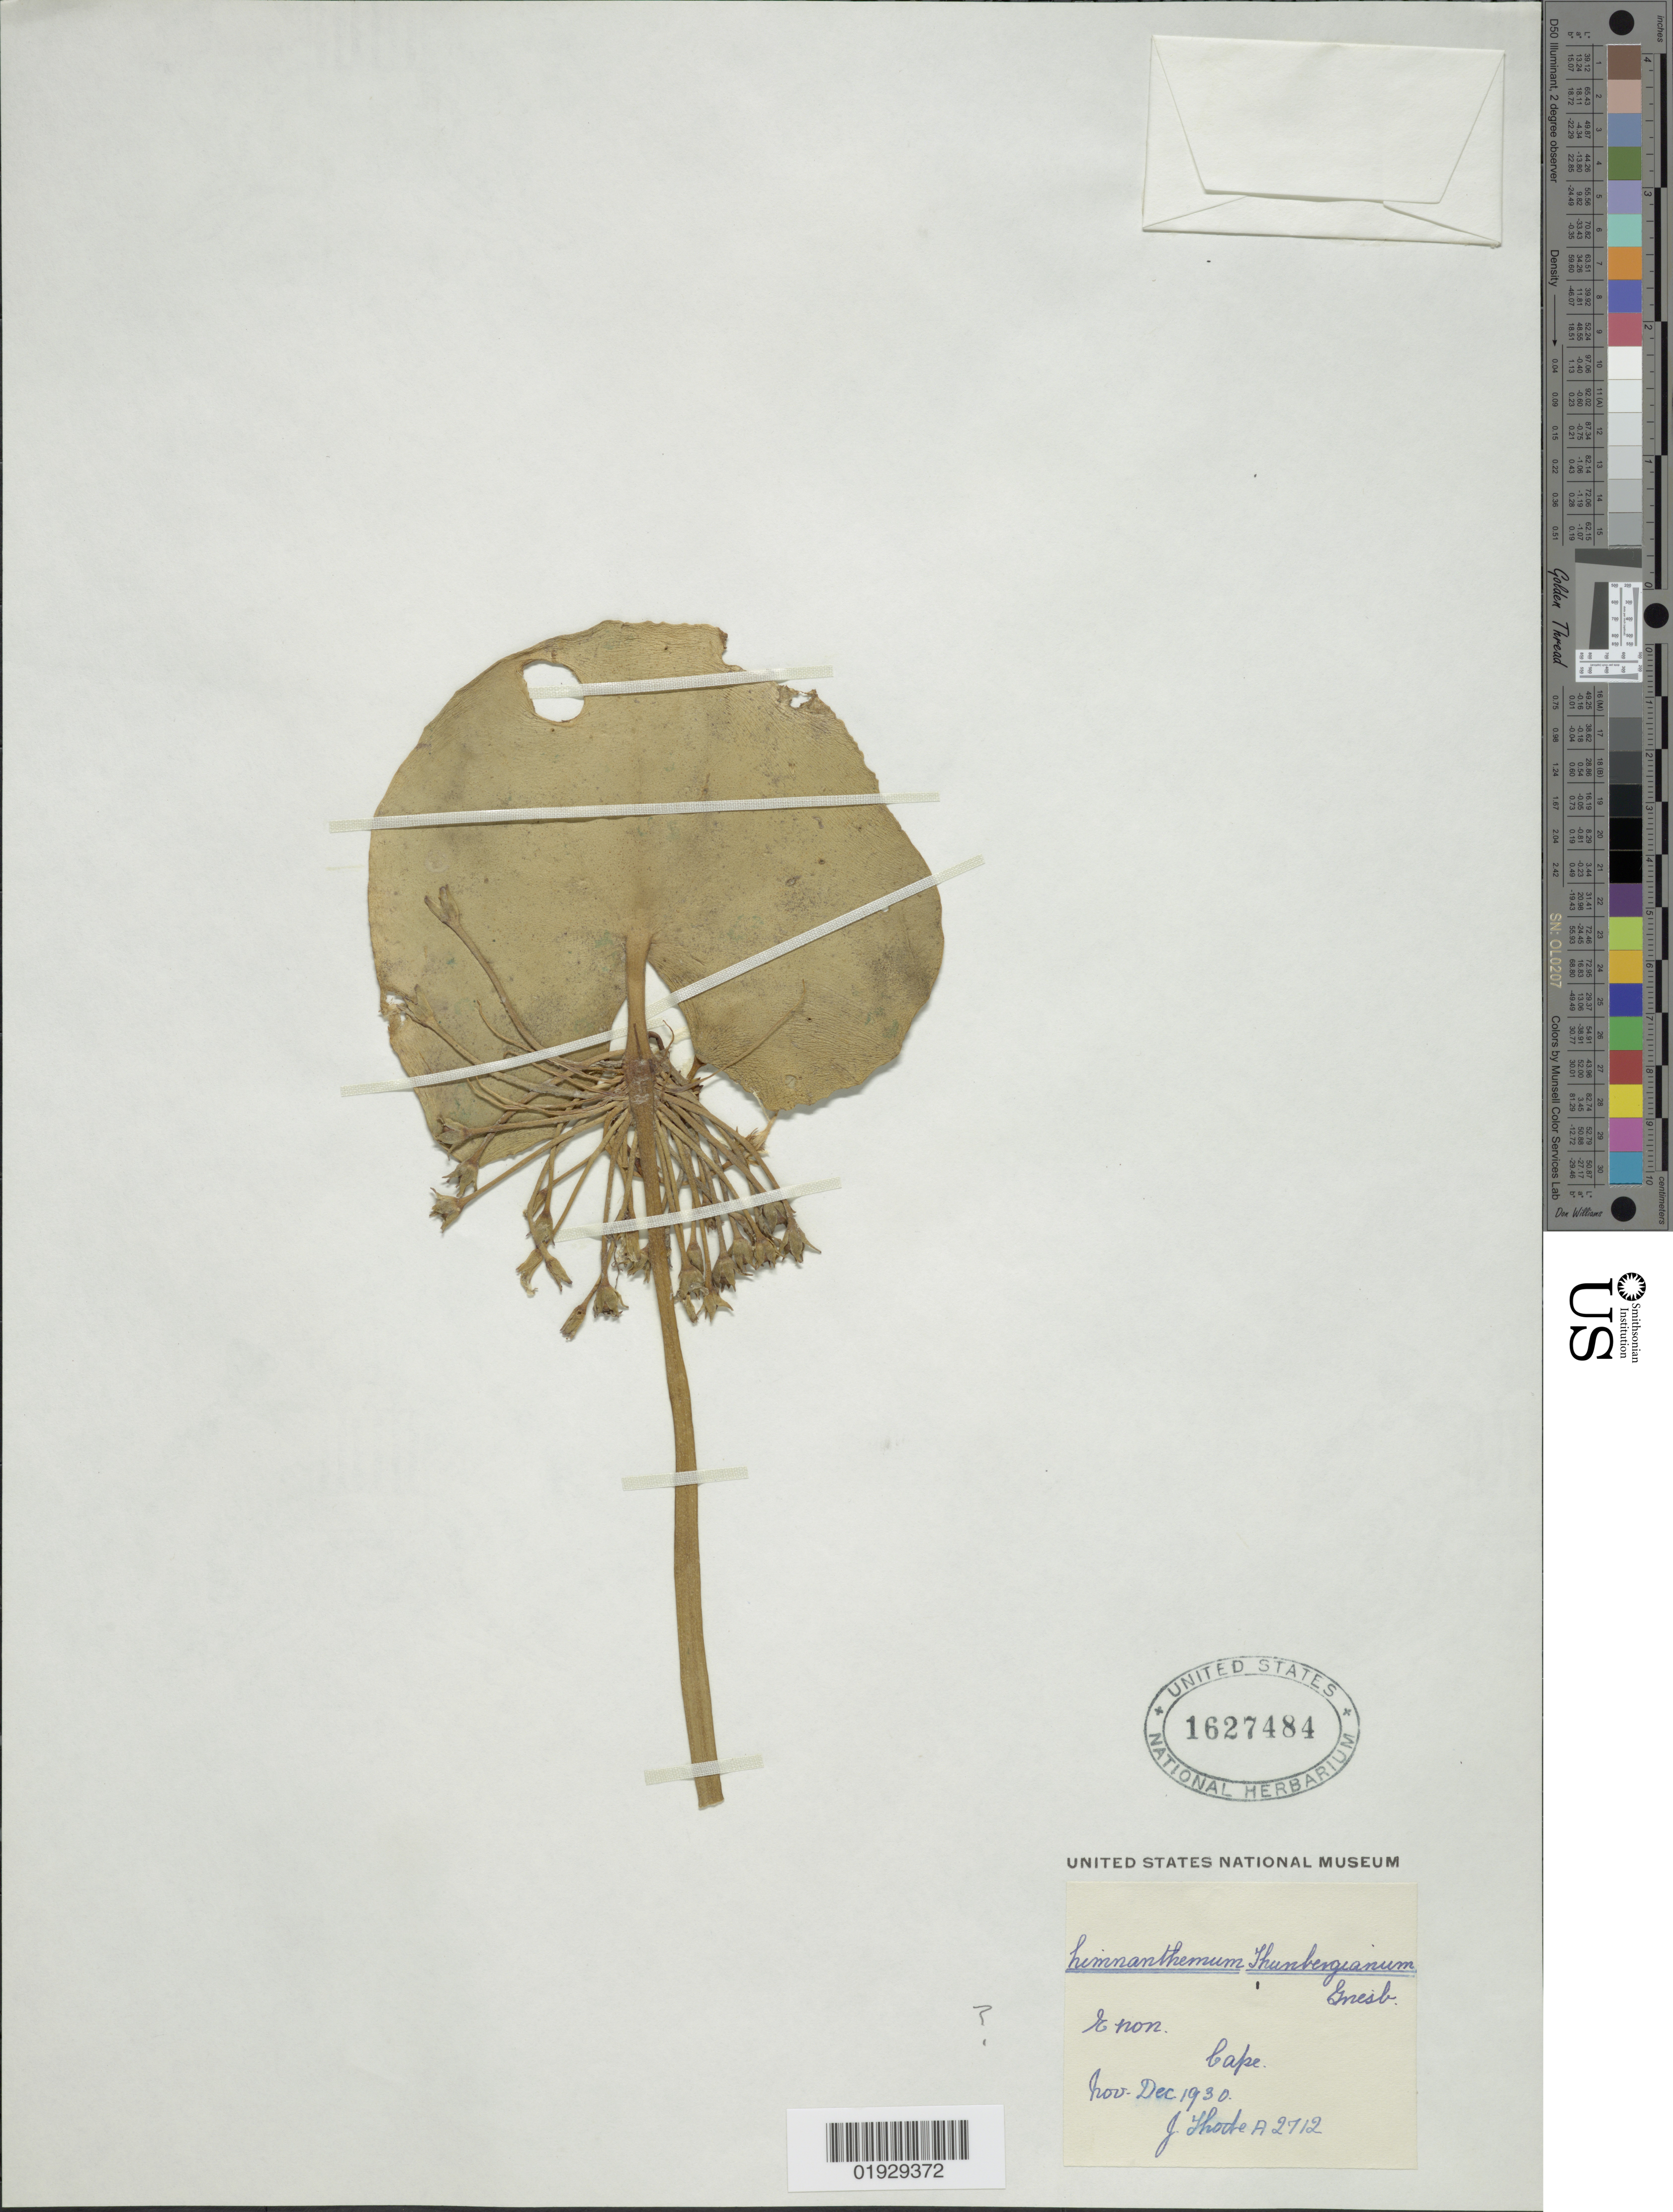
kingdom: Plantae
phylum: Tracheophyta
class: Magnoliopsida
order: Asterales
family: Menyanthaceae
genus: Nymphoides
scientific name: Nymphoides thunbergiana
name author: (Griseb.) Kuntze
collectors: J. Thode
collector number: A2712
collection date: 1930-11/1930-12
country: South Africa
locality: Cape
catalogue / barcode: US 1627484